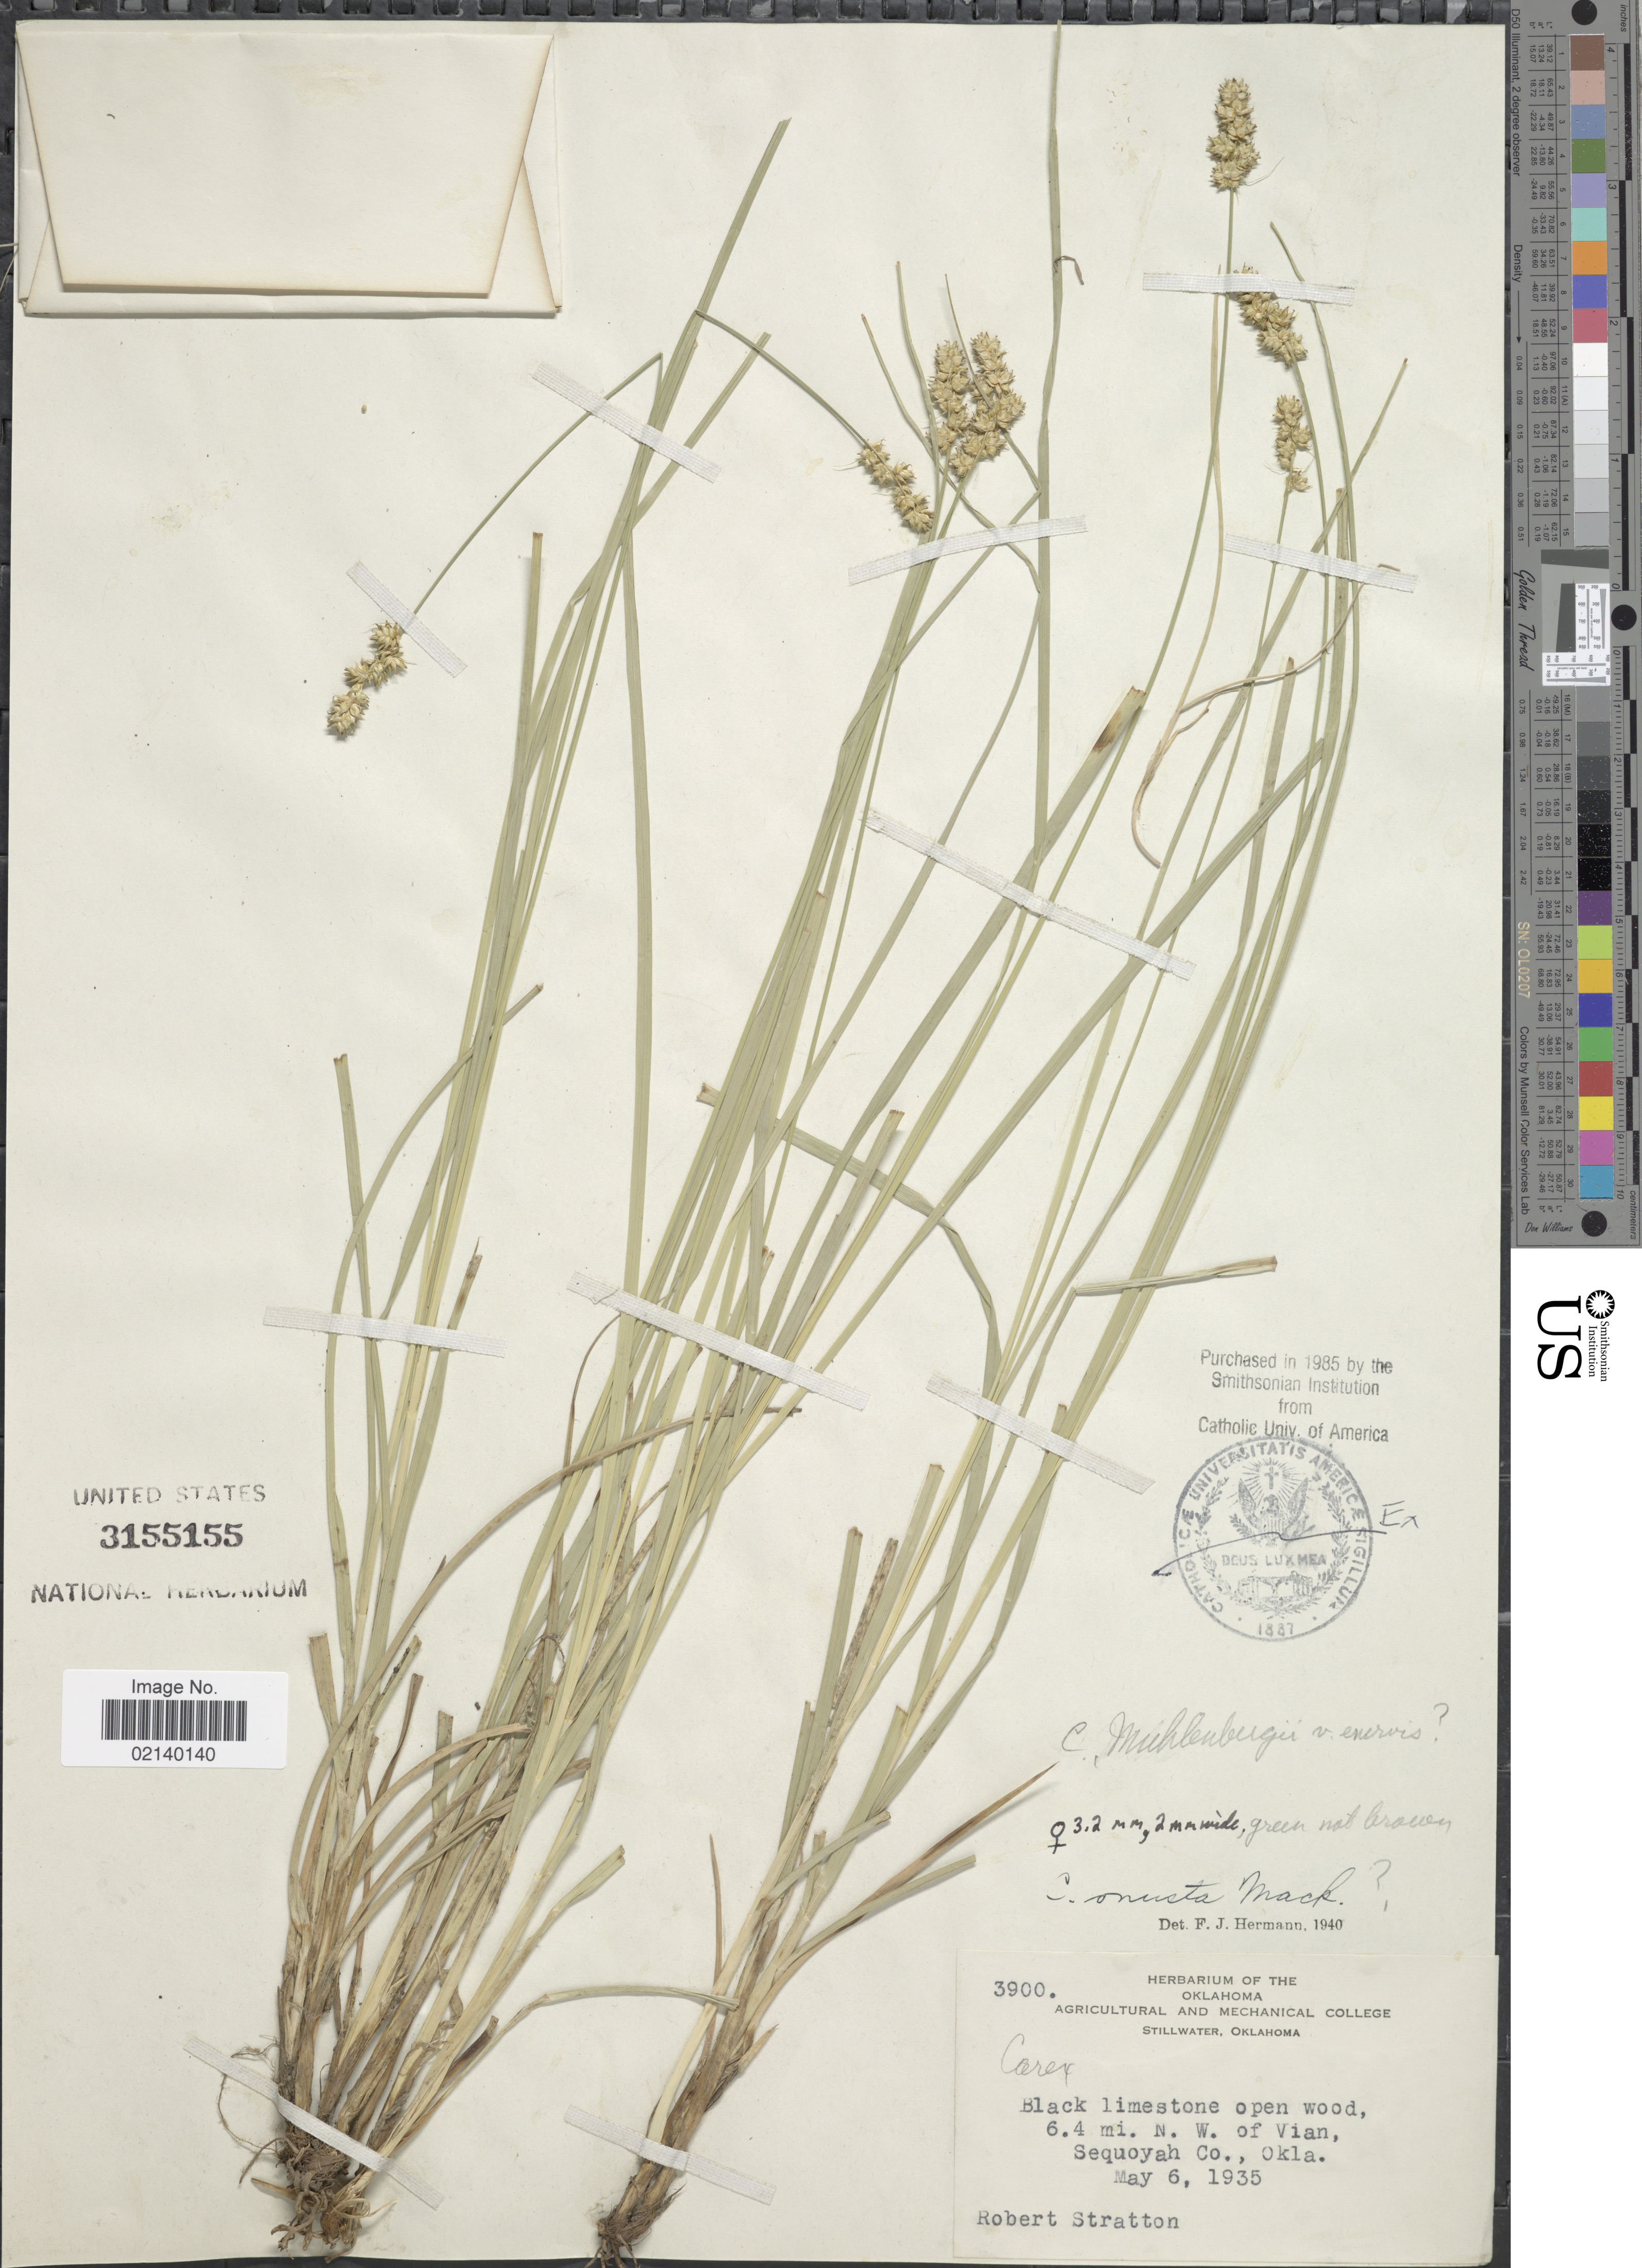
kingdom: Plantae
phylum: Tracheophyta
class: Liliopsida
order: Poales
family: Cyperaceae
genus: Carex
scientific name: Carex muehlenbergii var. enervis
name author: Boott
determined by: Strong, Mark T., (BOT), Smithsonian Institution - National Museum of Natural History (UNITED STATES)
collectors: R. Stratton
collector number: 3900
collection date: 1935-05-06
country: United States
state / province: Oklahoma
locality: Black limestone open wood, 6.4 mi. N.W. ofVian, Sequoyah Co.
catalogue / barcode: US 3155155